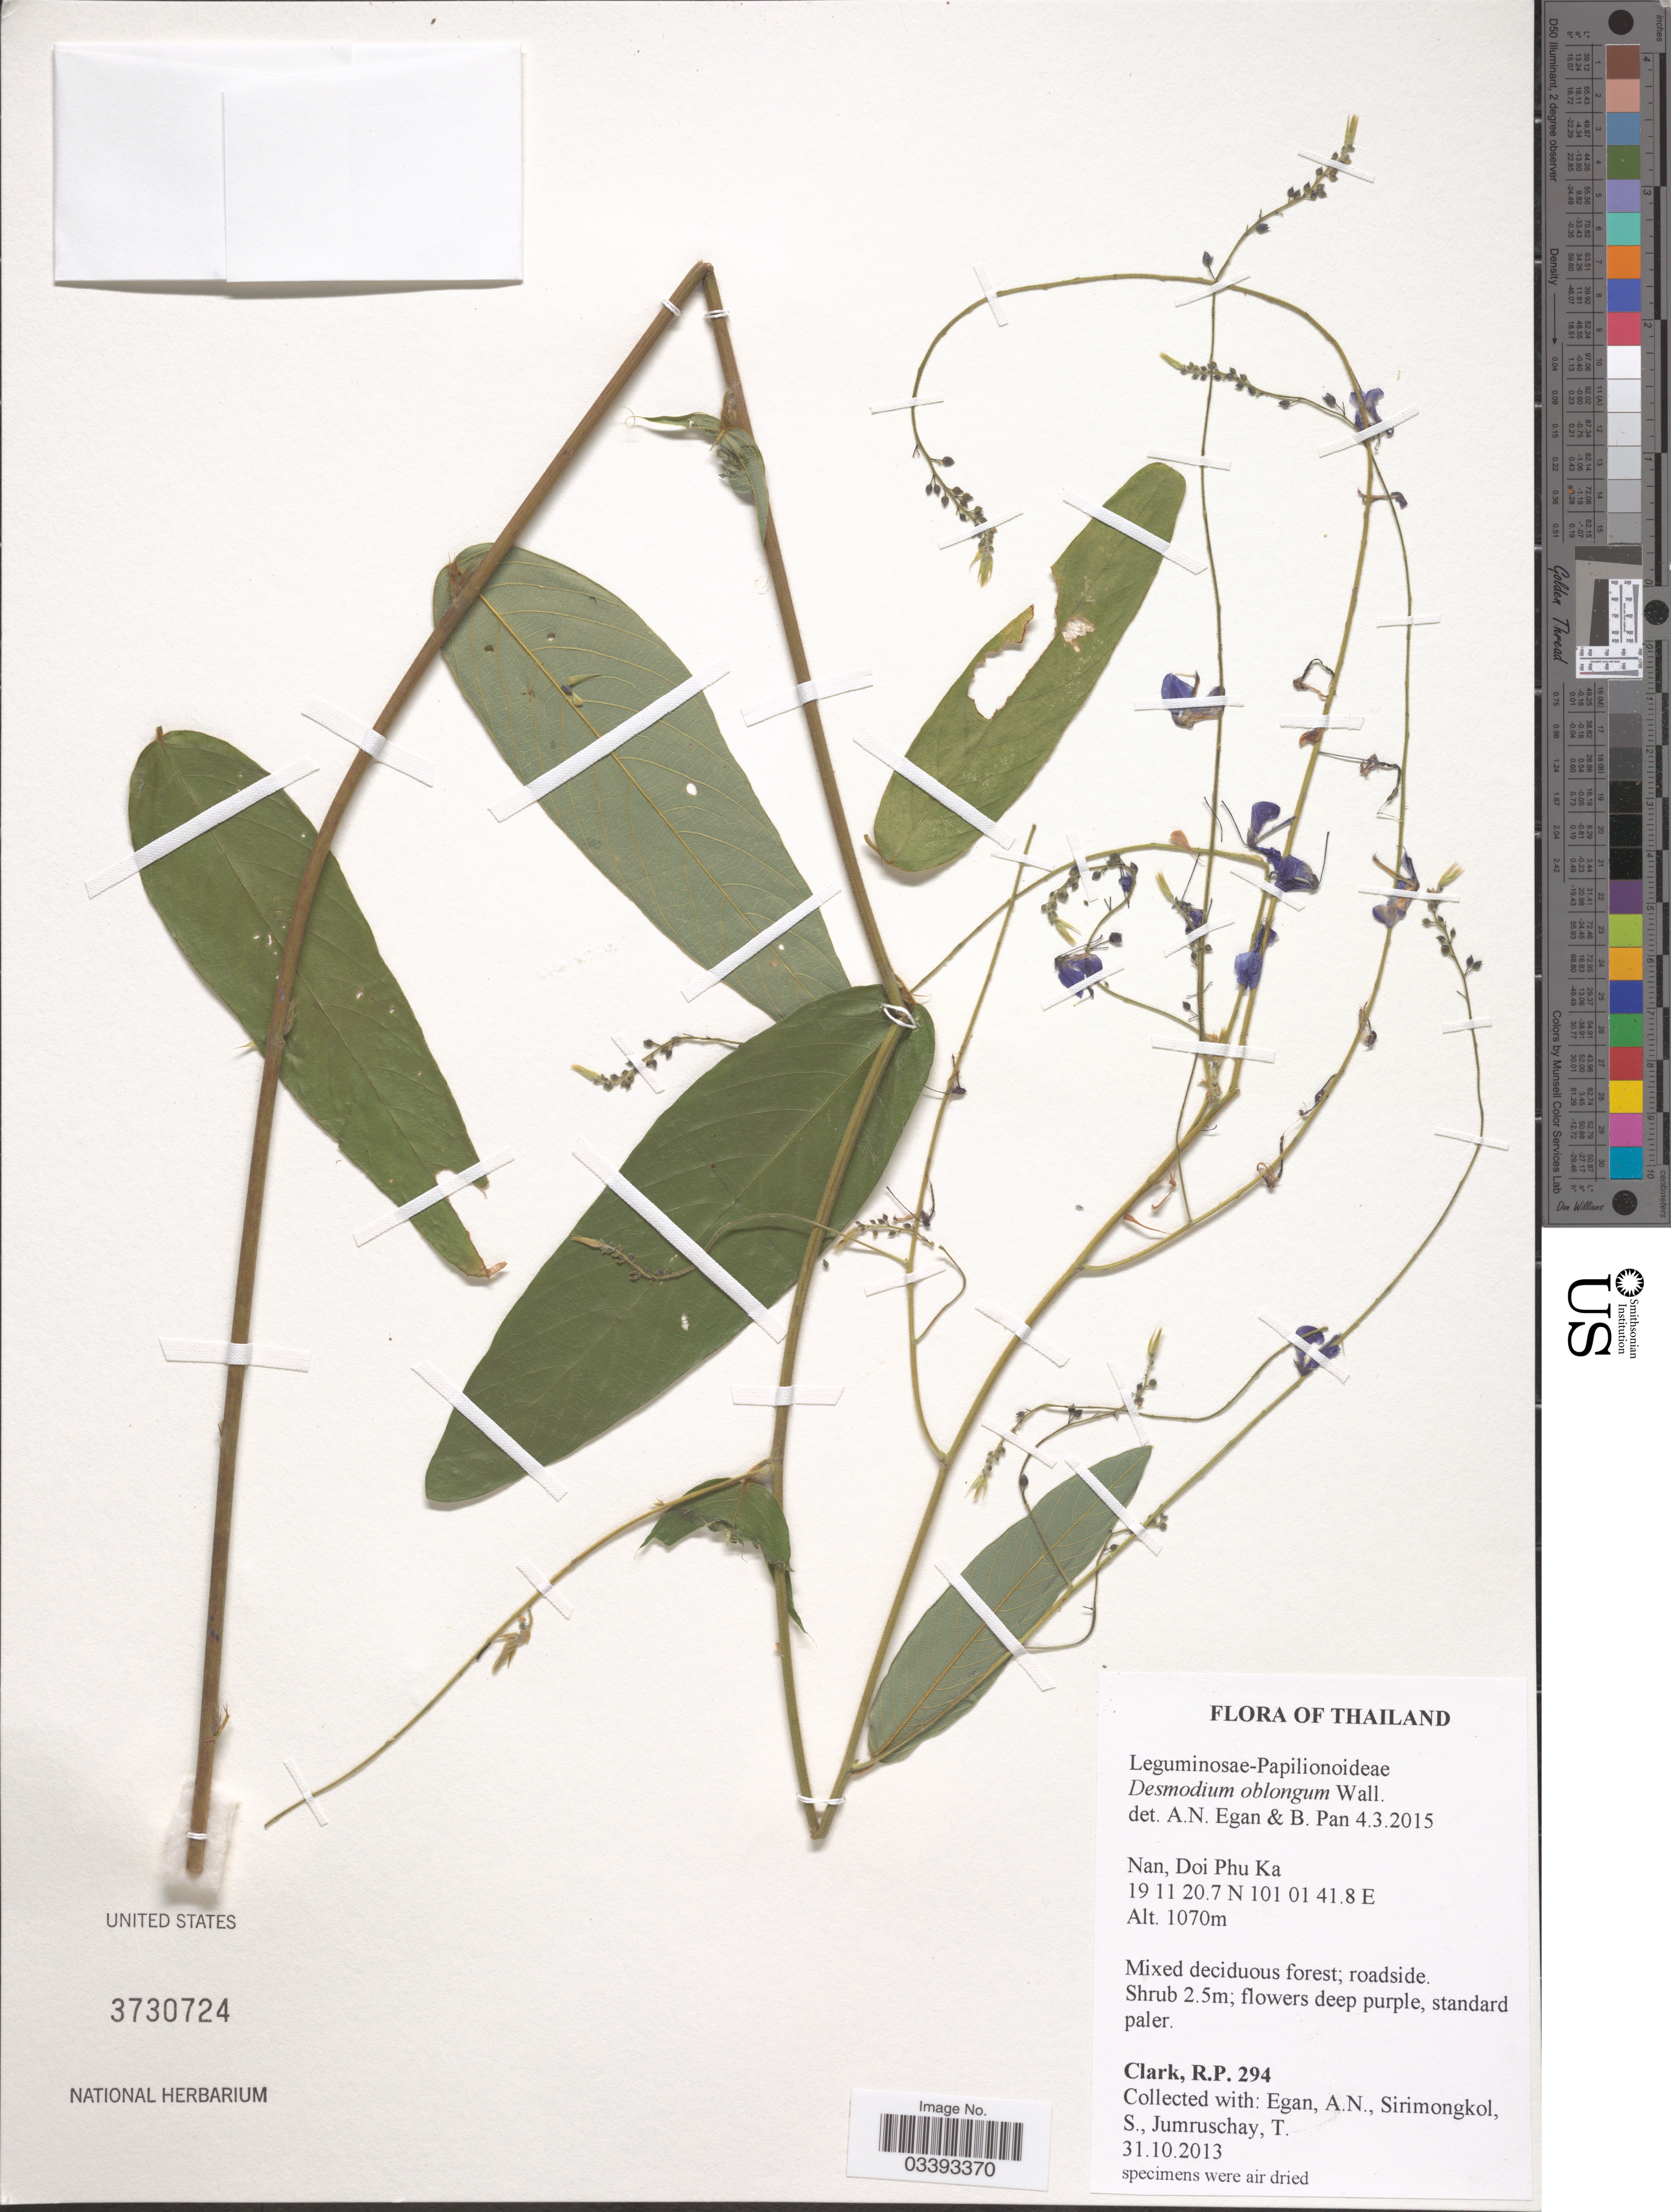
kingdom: Plantae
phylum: Tracheophyta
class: Magnoliopsida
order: Fabales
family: Fabaceae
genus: Uraria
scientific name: Uraria oblonga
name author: (Wall. ex Benth.) H. Ohashi & K. Ohashi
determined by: Strong, Mark T., (BOT), Smithsonian Institution - National Museum of Natural History (UNITED STATES)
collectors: R. P. Clark, A. N. Egan, S. Sirimongkol & T. Jumruschay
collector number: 294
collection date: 2013-10-31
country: Thailand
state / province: Nan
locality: Doi Phu Ka.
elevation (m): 1070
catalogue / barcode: US 3730724